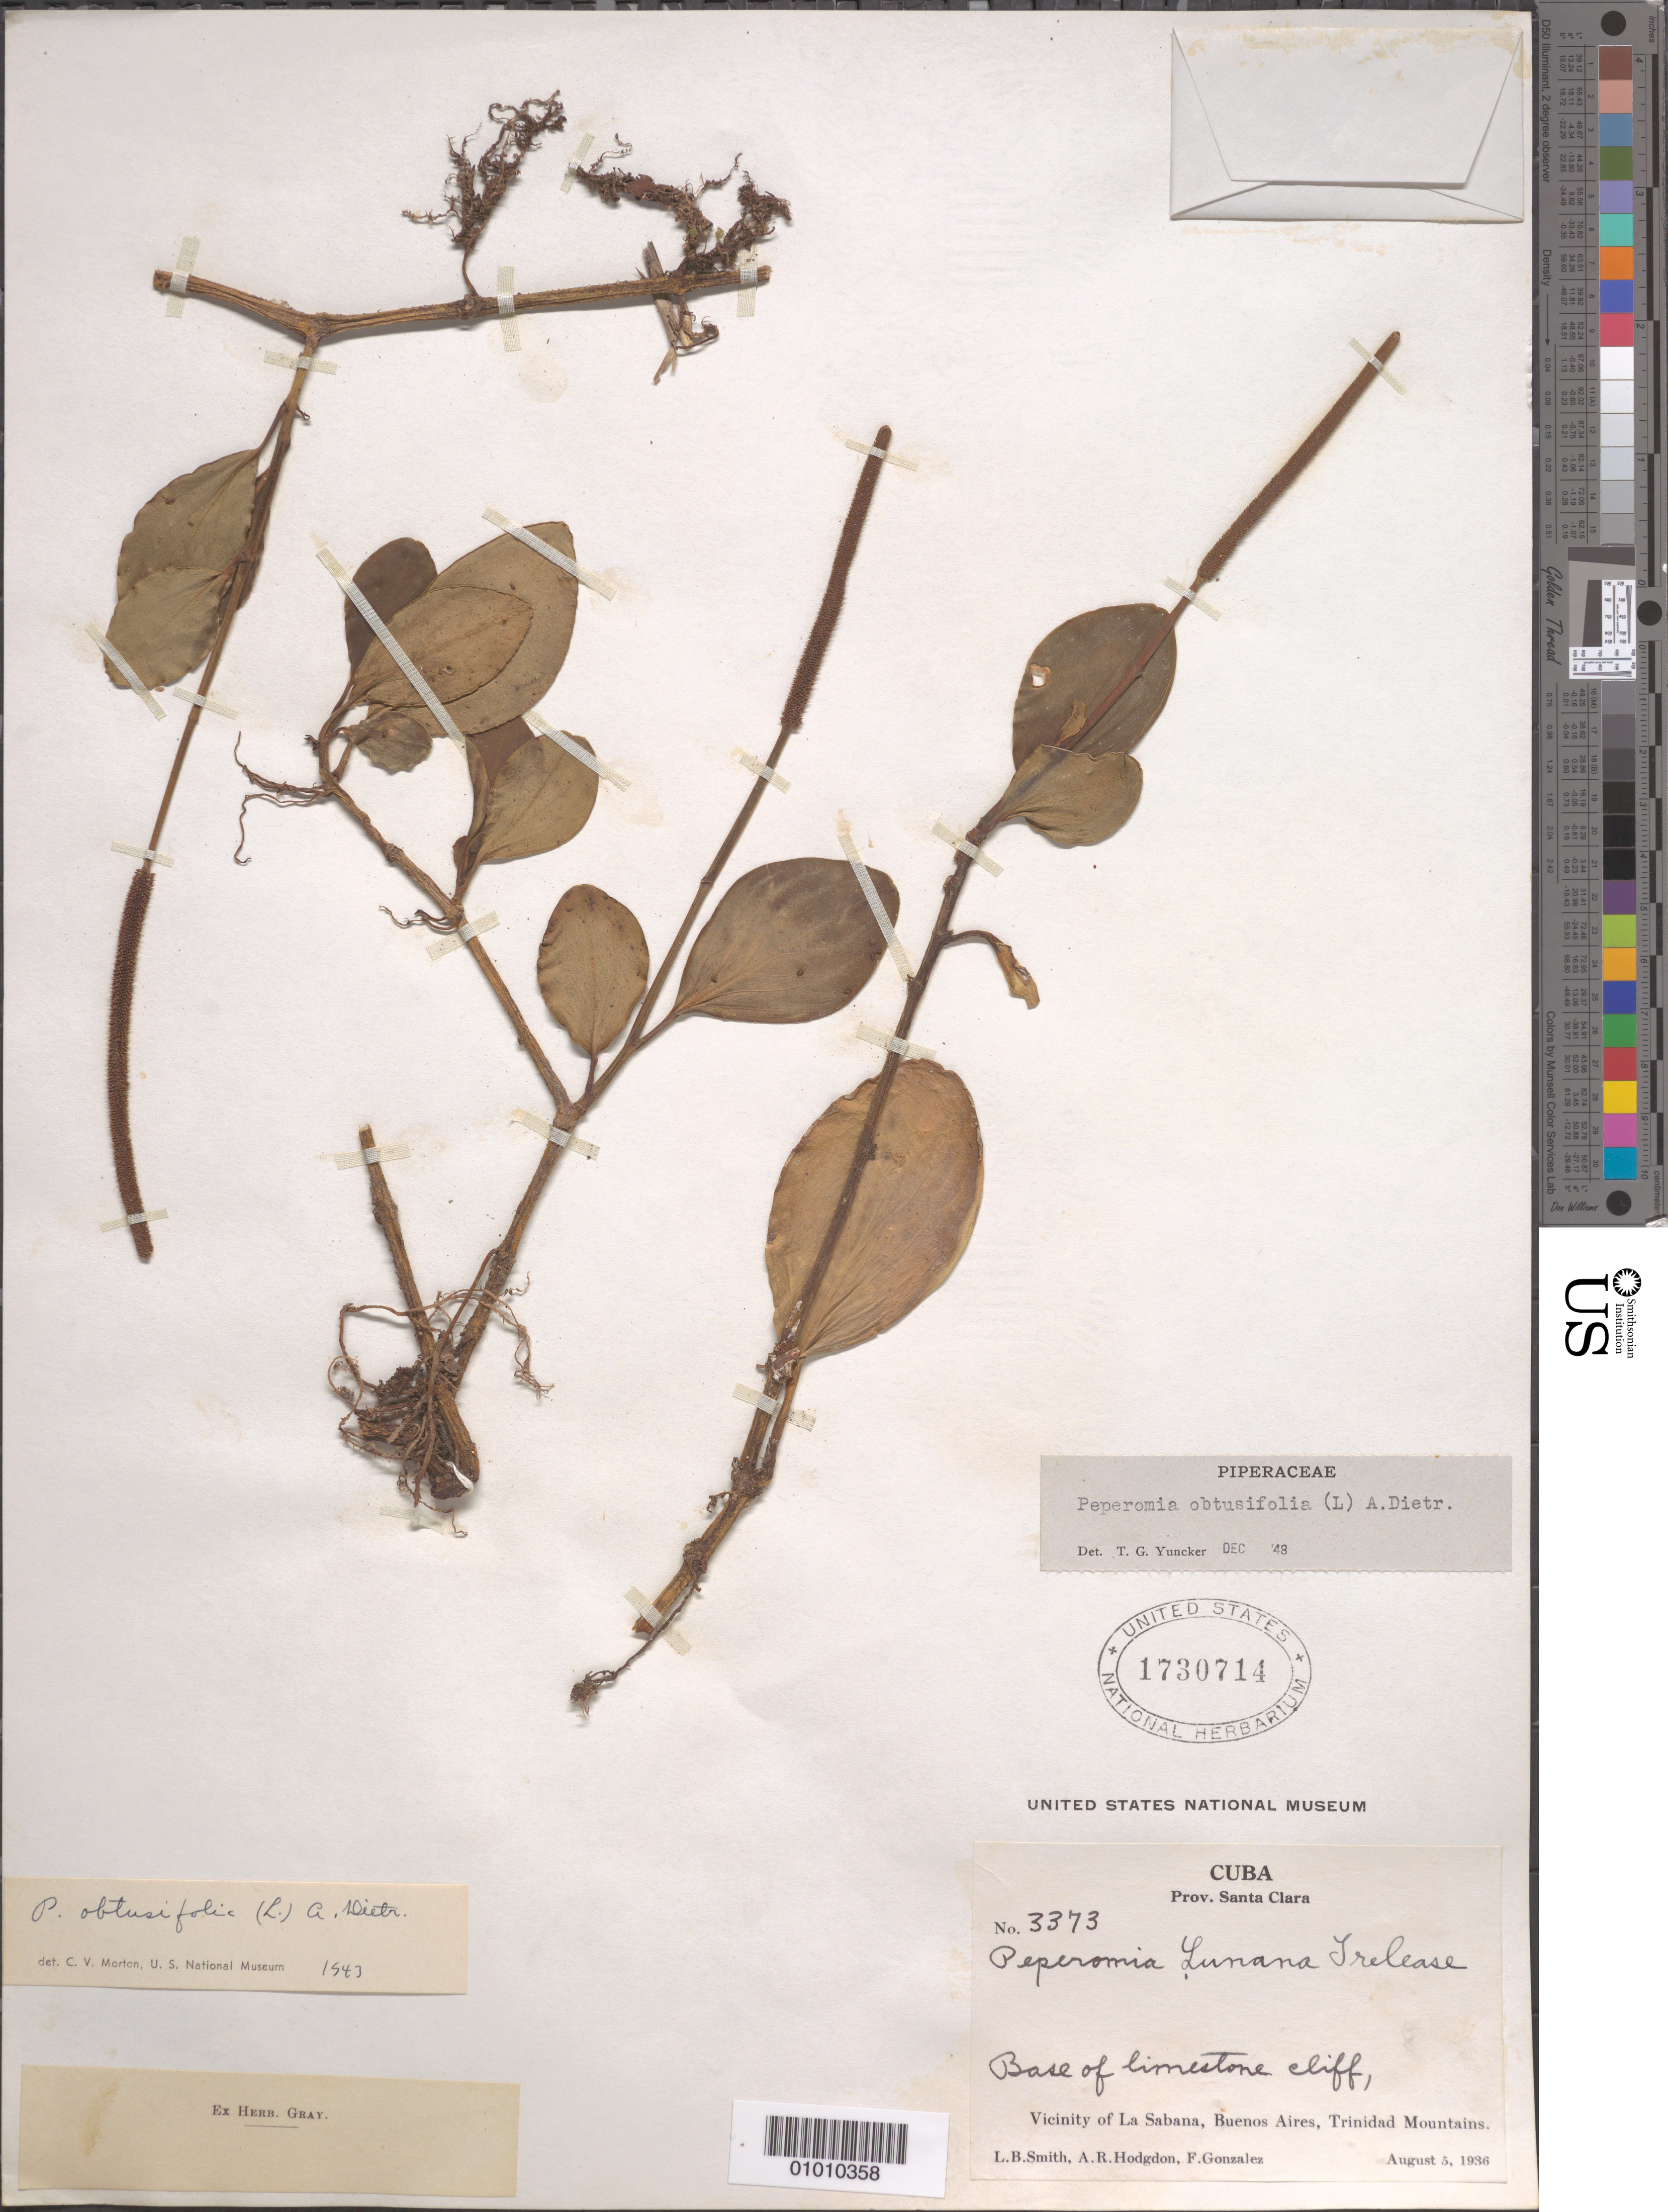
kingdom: Plantae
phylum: Tracheophyta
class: Magnoliopsida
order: Piperales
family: Piperaceae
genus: Peperomia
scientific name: Peperomia oblanceolata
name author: Trel.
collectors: L. Smith, A. R. Hodgdon & F. Gonzalez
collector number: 3373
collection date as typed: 05 Aug 1936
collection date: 1936-08-05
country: Cuba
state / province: Villa Clara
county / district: Santa Clara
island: Cuba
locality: Base of limestone cliff, Vicinity of La Sabana, Buenos Aires, Trinidad Mountains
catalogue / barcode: US 1730714